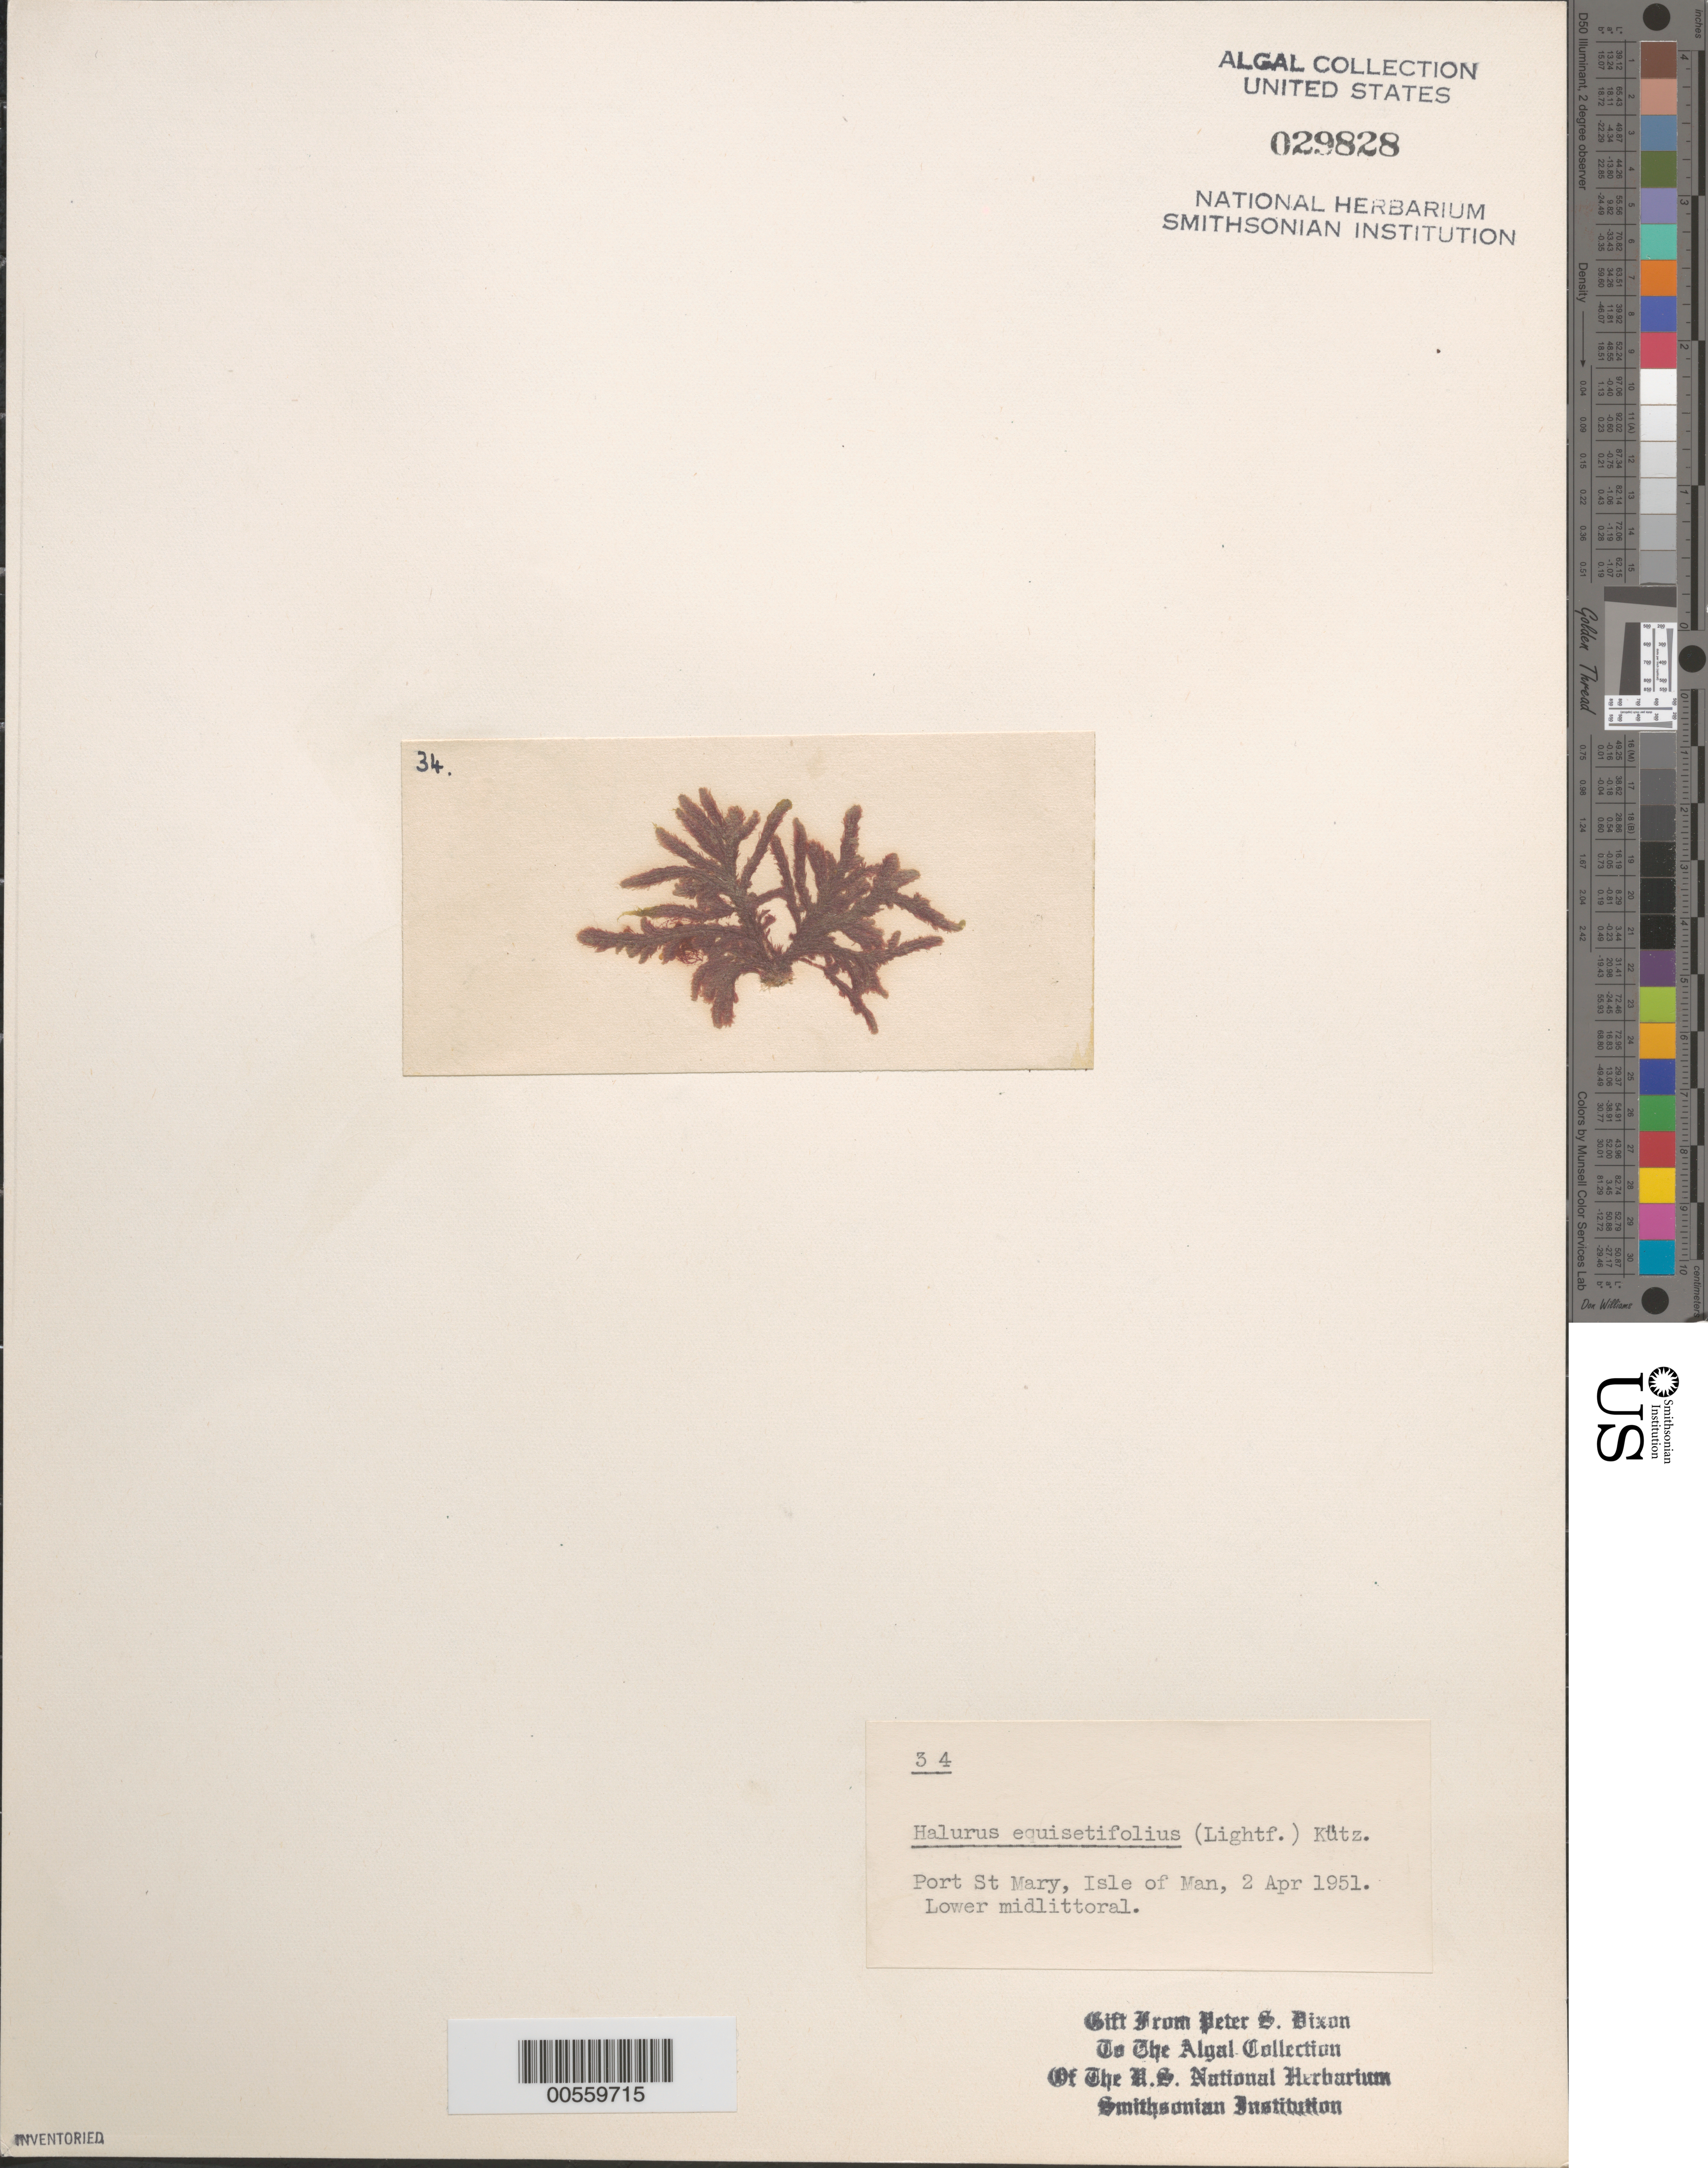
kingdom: Plantae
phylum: Rhodophyta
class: Florideophyceae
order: Ceramiales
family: Wrangeliaceae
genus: Halurus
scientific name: Halurus equisetifolius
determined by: Dixon, P. S.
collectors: P. S. Dixon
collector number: PSD 34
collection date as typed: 02 Apr 1951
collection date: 1951-04-02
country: United Kingdom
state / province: England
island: Isle of Man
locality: Port St. Mary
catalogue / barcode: US 29828